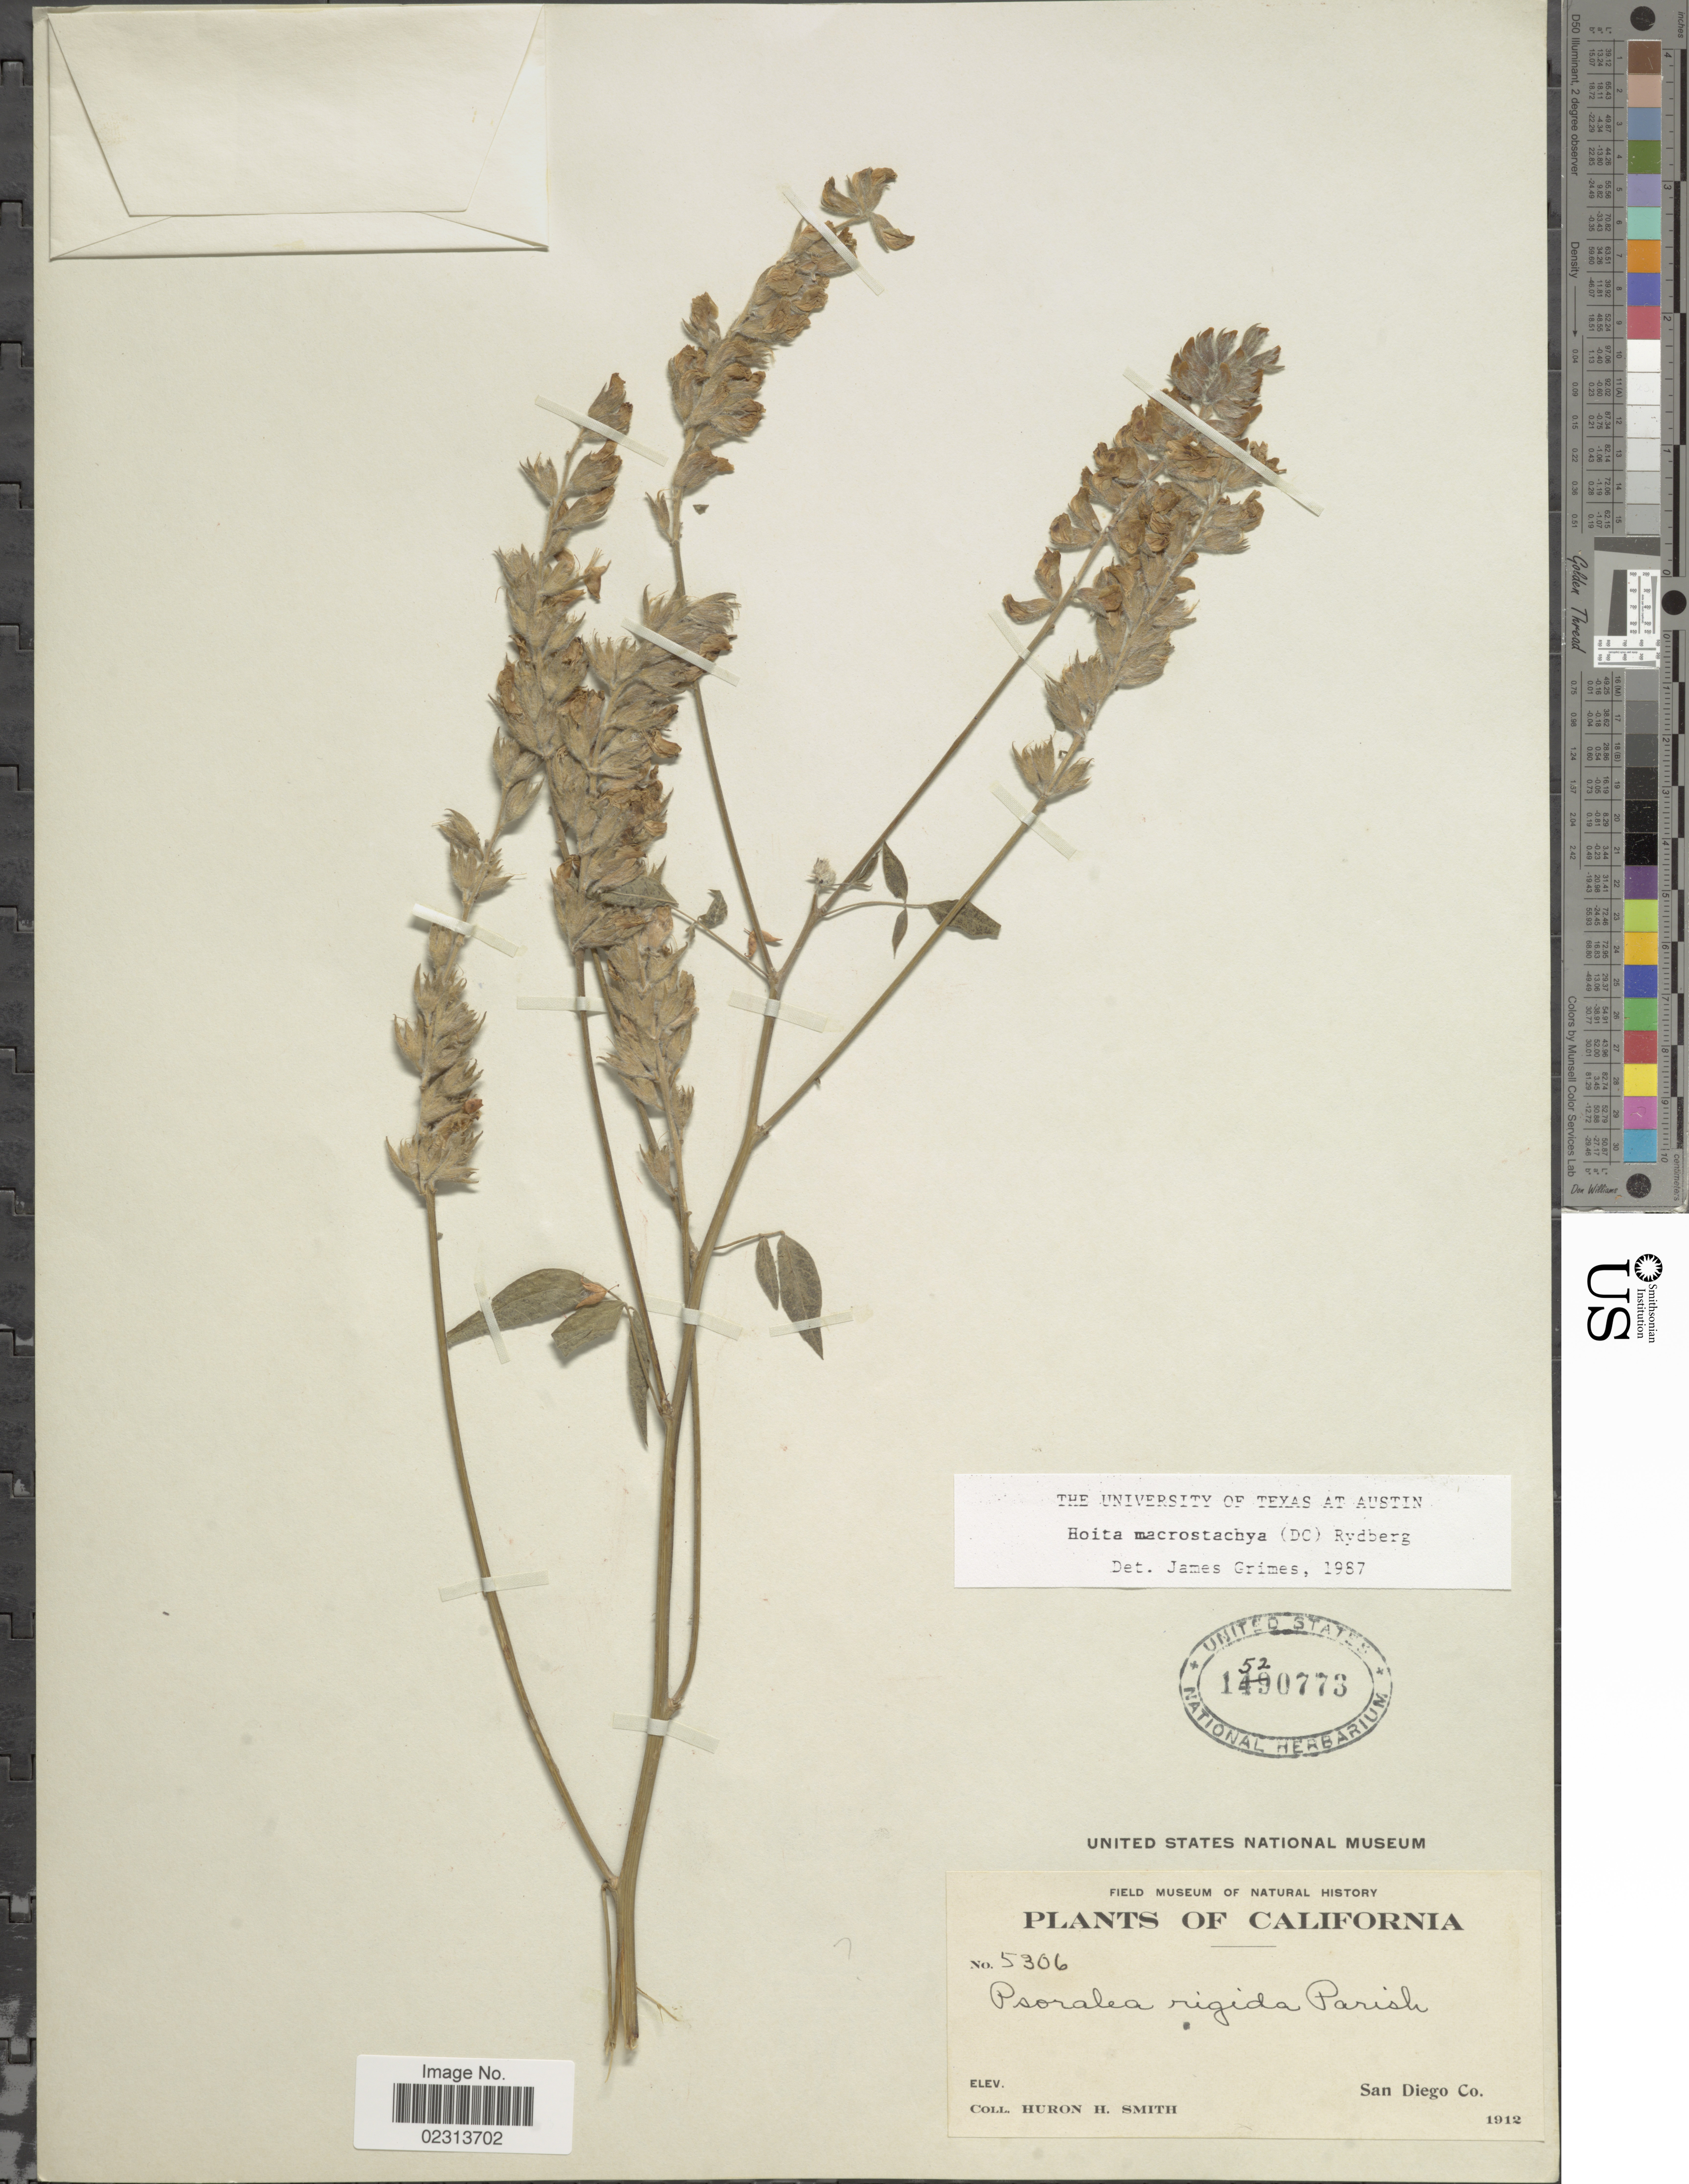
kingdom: Plantae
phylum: Tracheophyta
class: Magnoliopsida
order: Fabales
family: Fabaceae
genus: Hoita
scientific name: Hoita macrostachya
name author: (DC.) Rydb.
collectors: Huron H. Smith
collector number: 5306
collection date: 1912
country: United States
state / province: California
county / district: San Diego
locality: San Diego Co.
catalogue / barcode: US 1520773